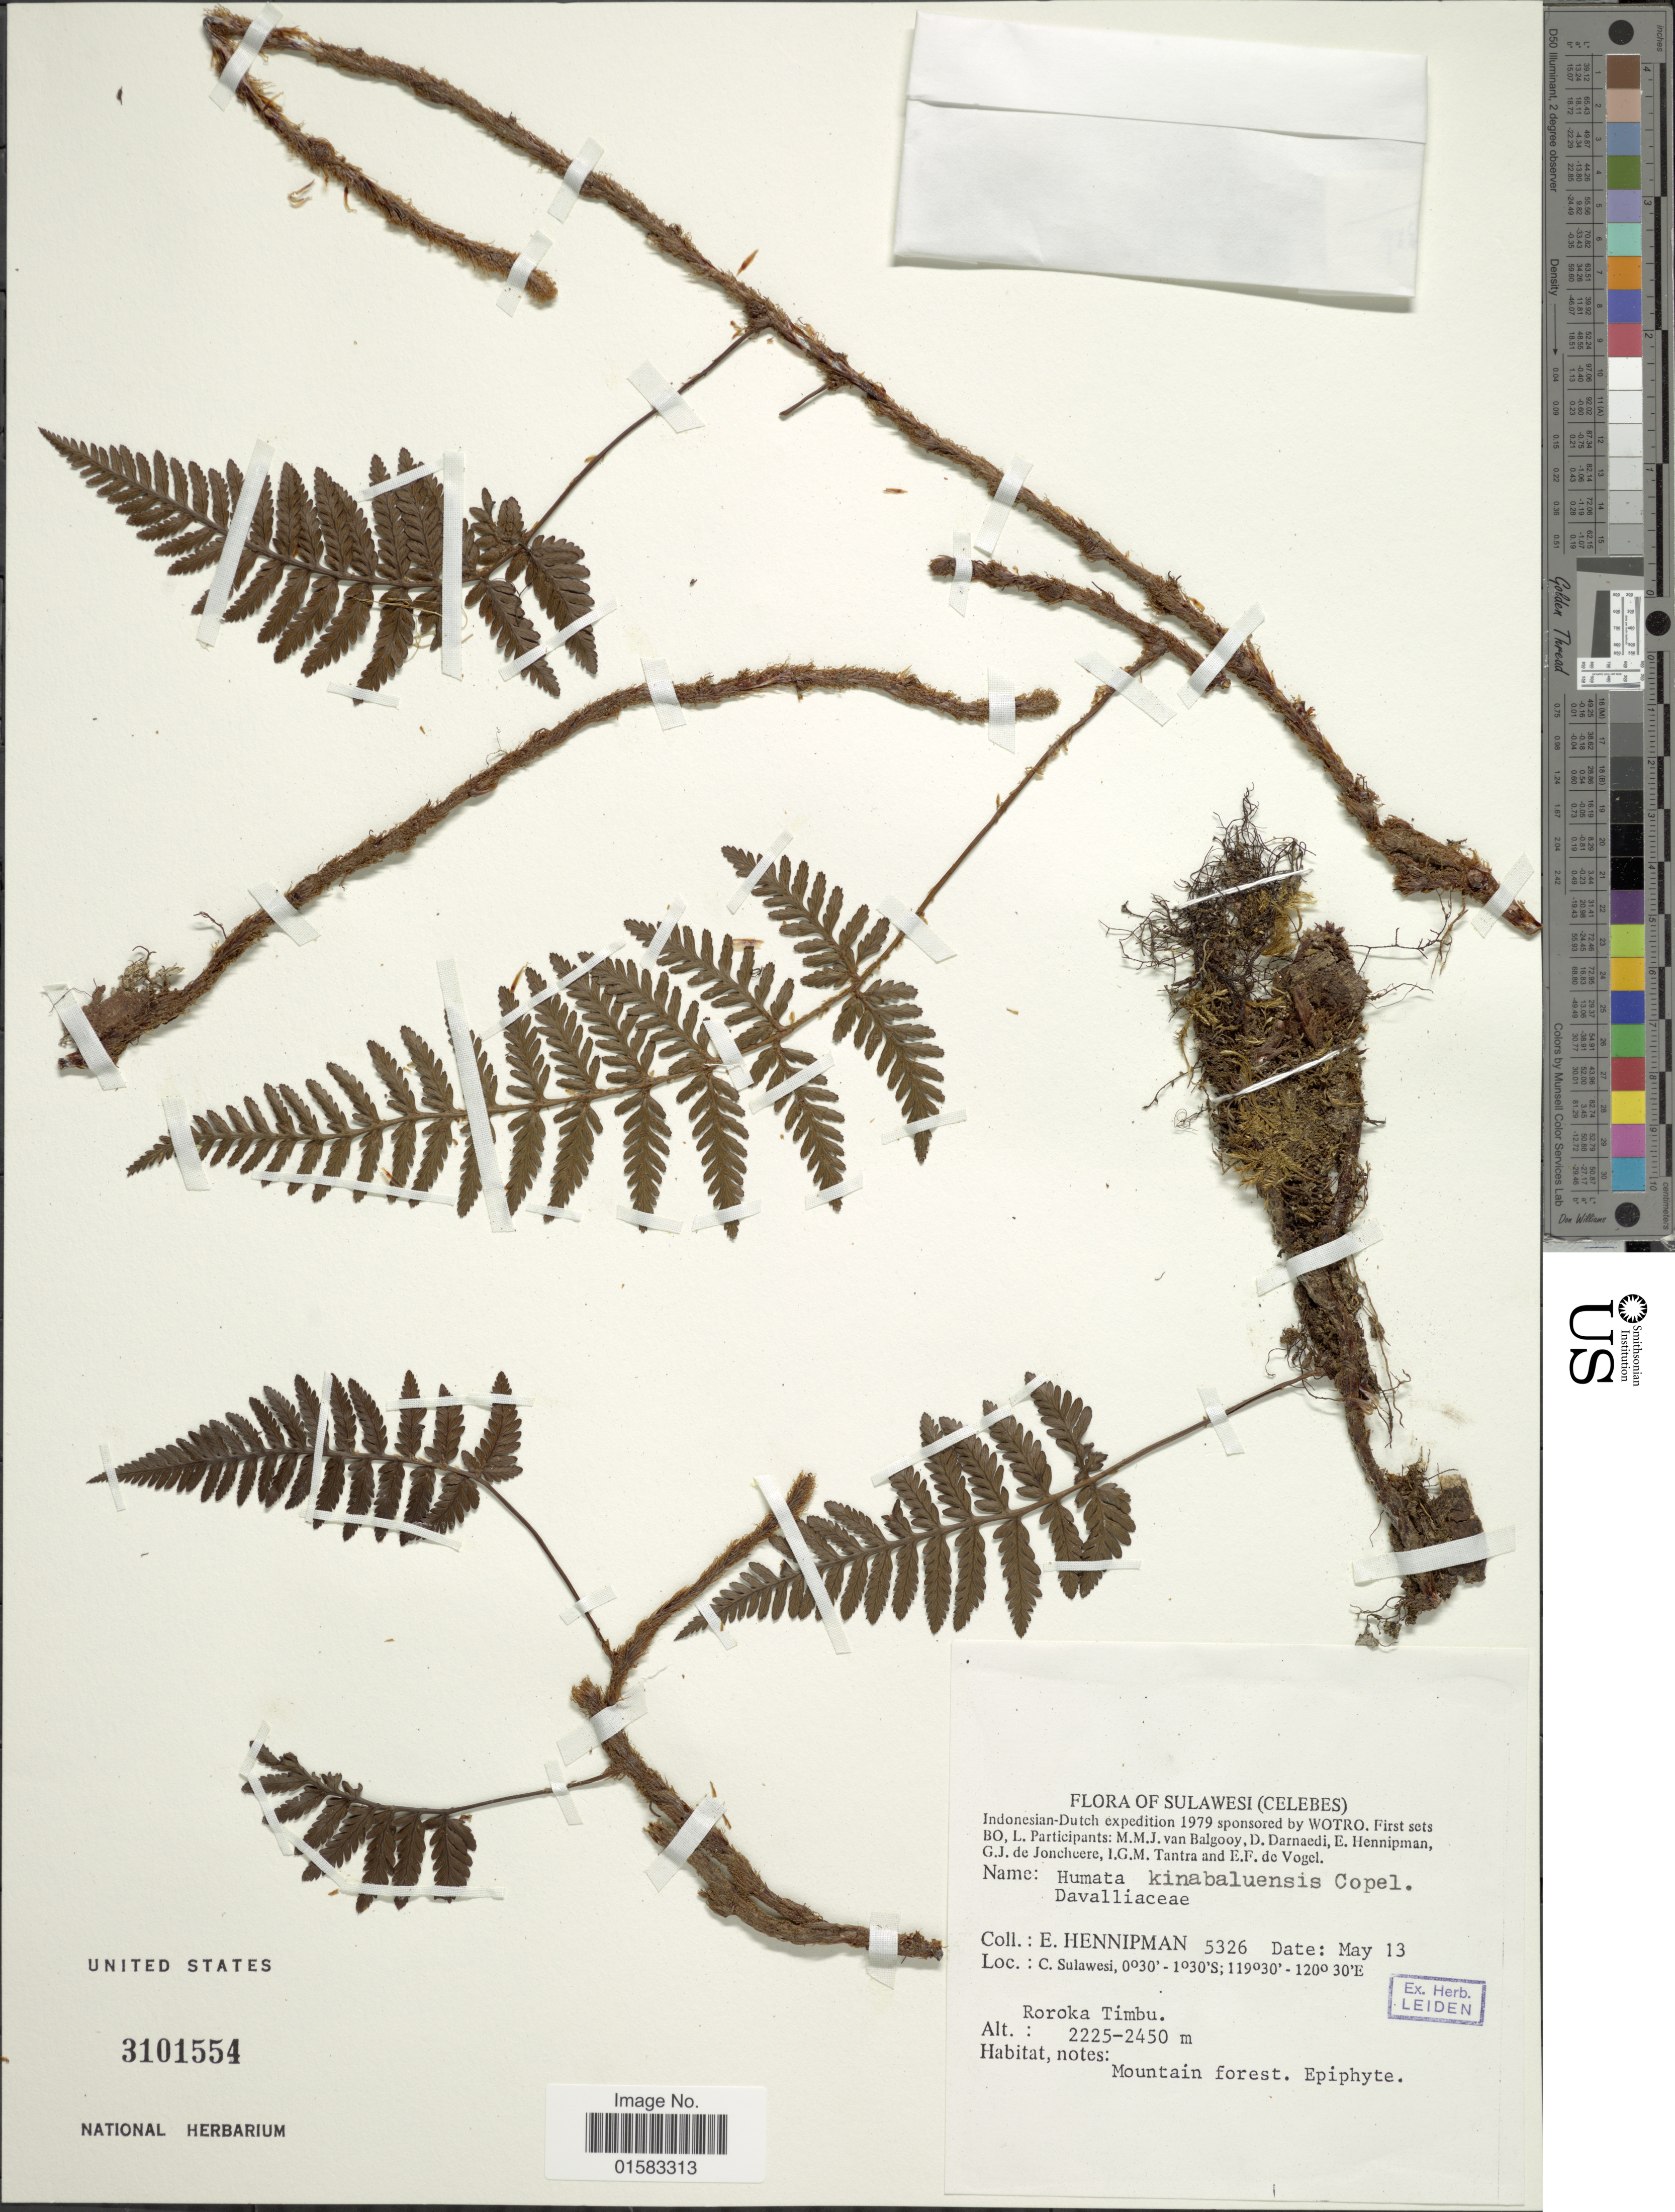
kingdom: Plantae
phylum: Tracheophyta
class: Polypodiopsida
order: Polypodiales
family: Davalliaceae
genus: Davallia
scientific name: Davallia repens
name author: (L. f.) Kuhn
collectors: E. Hennipman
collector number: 5326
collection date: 1979-05-13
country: Indonesia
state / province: Sulawesi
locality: Indonesian-Dutch Expedition, Celebes, C. Sulawesi, Roroka Timbu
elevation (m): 2225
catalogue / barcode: US 3101554